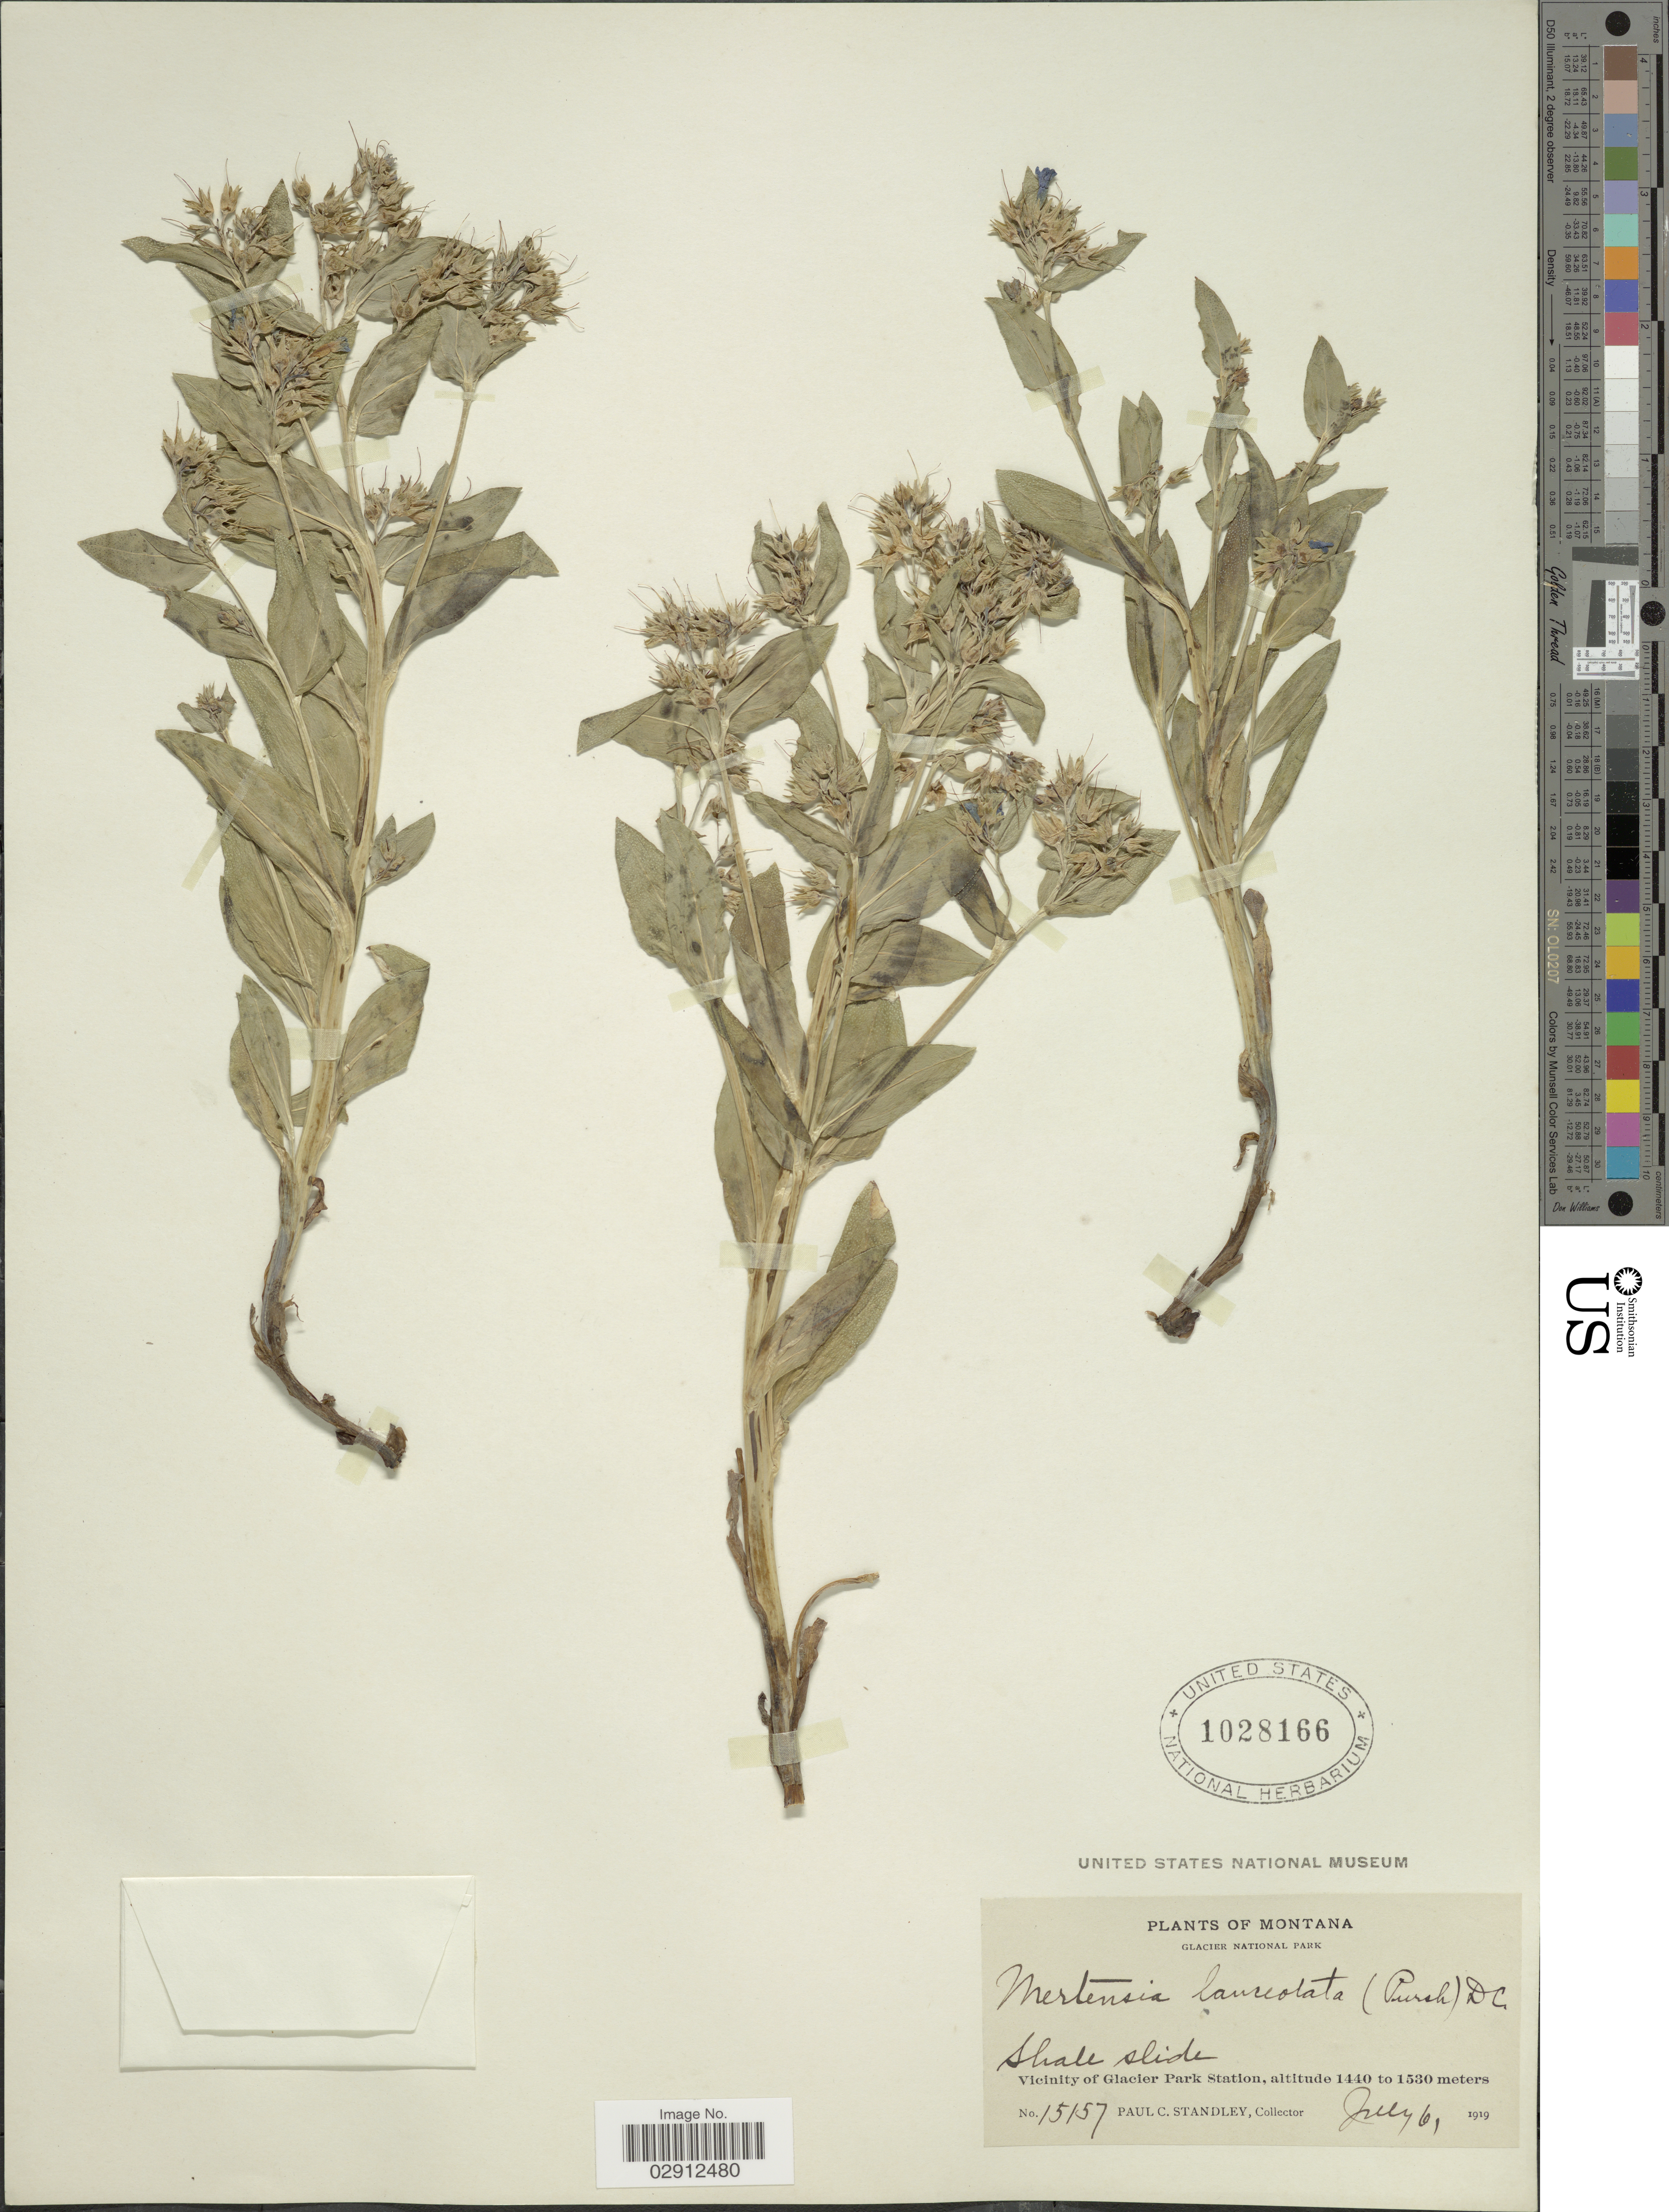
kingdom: Plantae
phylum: Tracheophyta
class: Magnoliopsida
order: Boraginales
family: Boraginaceae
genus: Mertensia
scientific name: Mertensia lanceolata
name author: (Pursh) DC. ex A. DC.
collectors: P. C. Standley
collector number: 15157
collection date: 1919-07-06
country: United States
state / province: Montana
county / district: Glacier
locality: Glacier National Park, Vicinity of Glacier Park Station.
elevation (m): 1440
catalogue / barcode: US 1028166